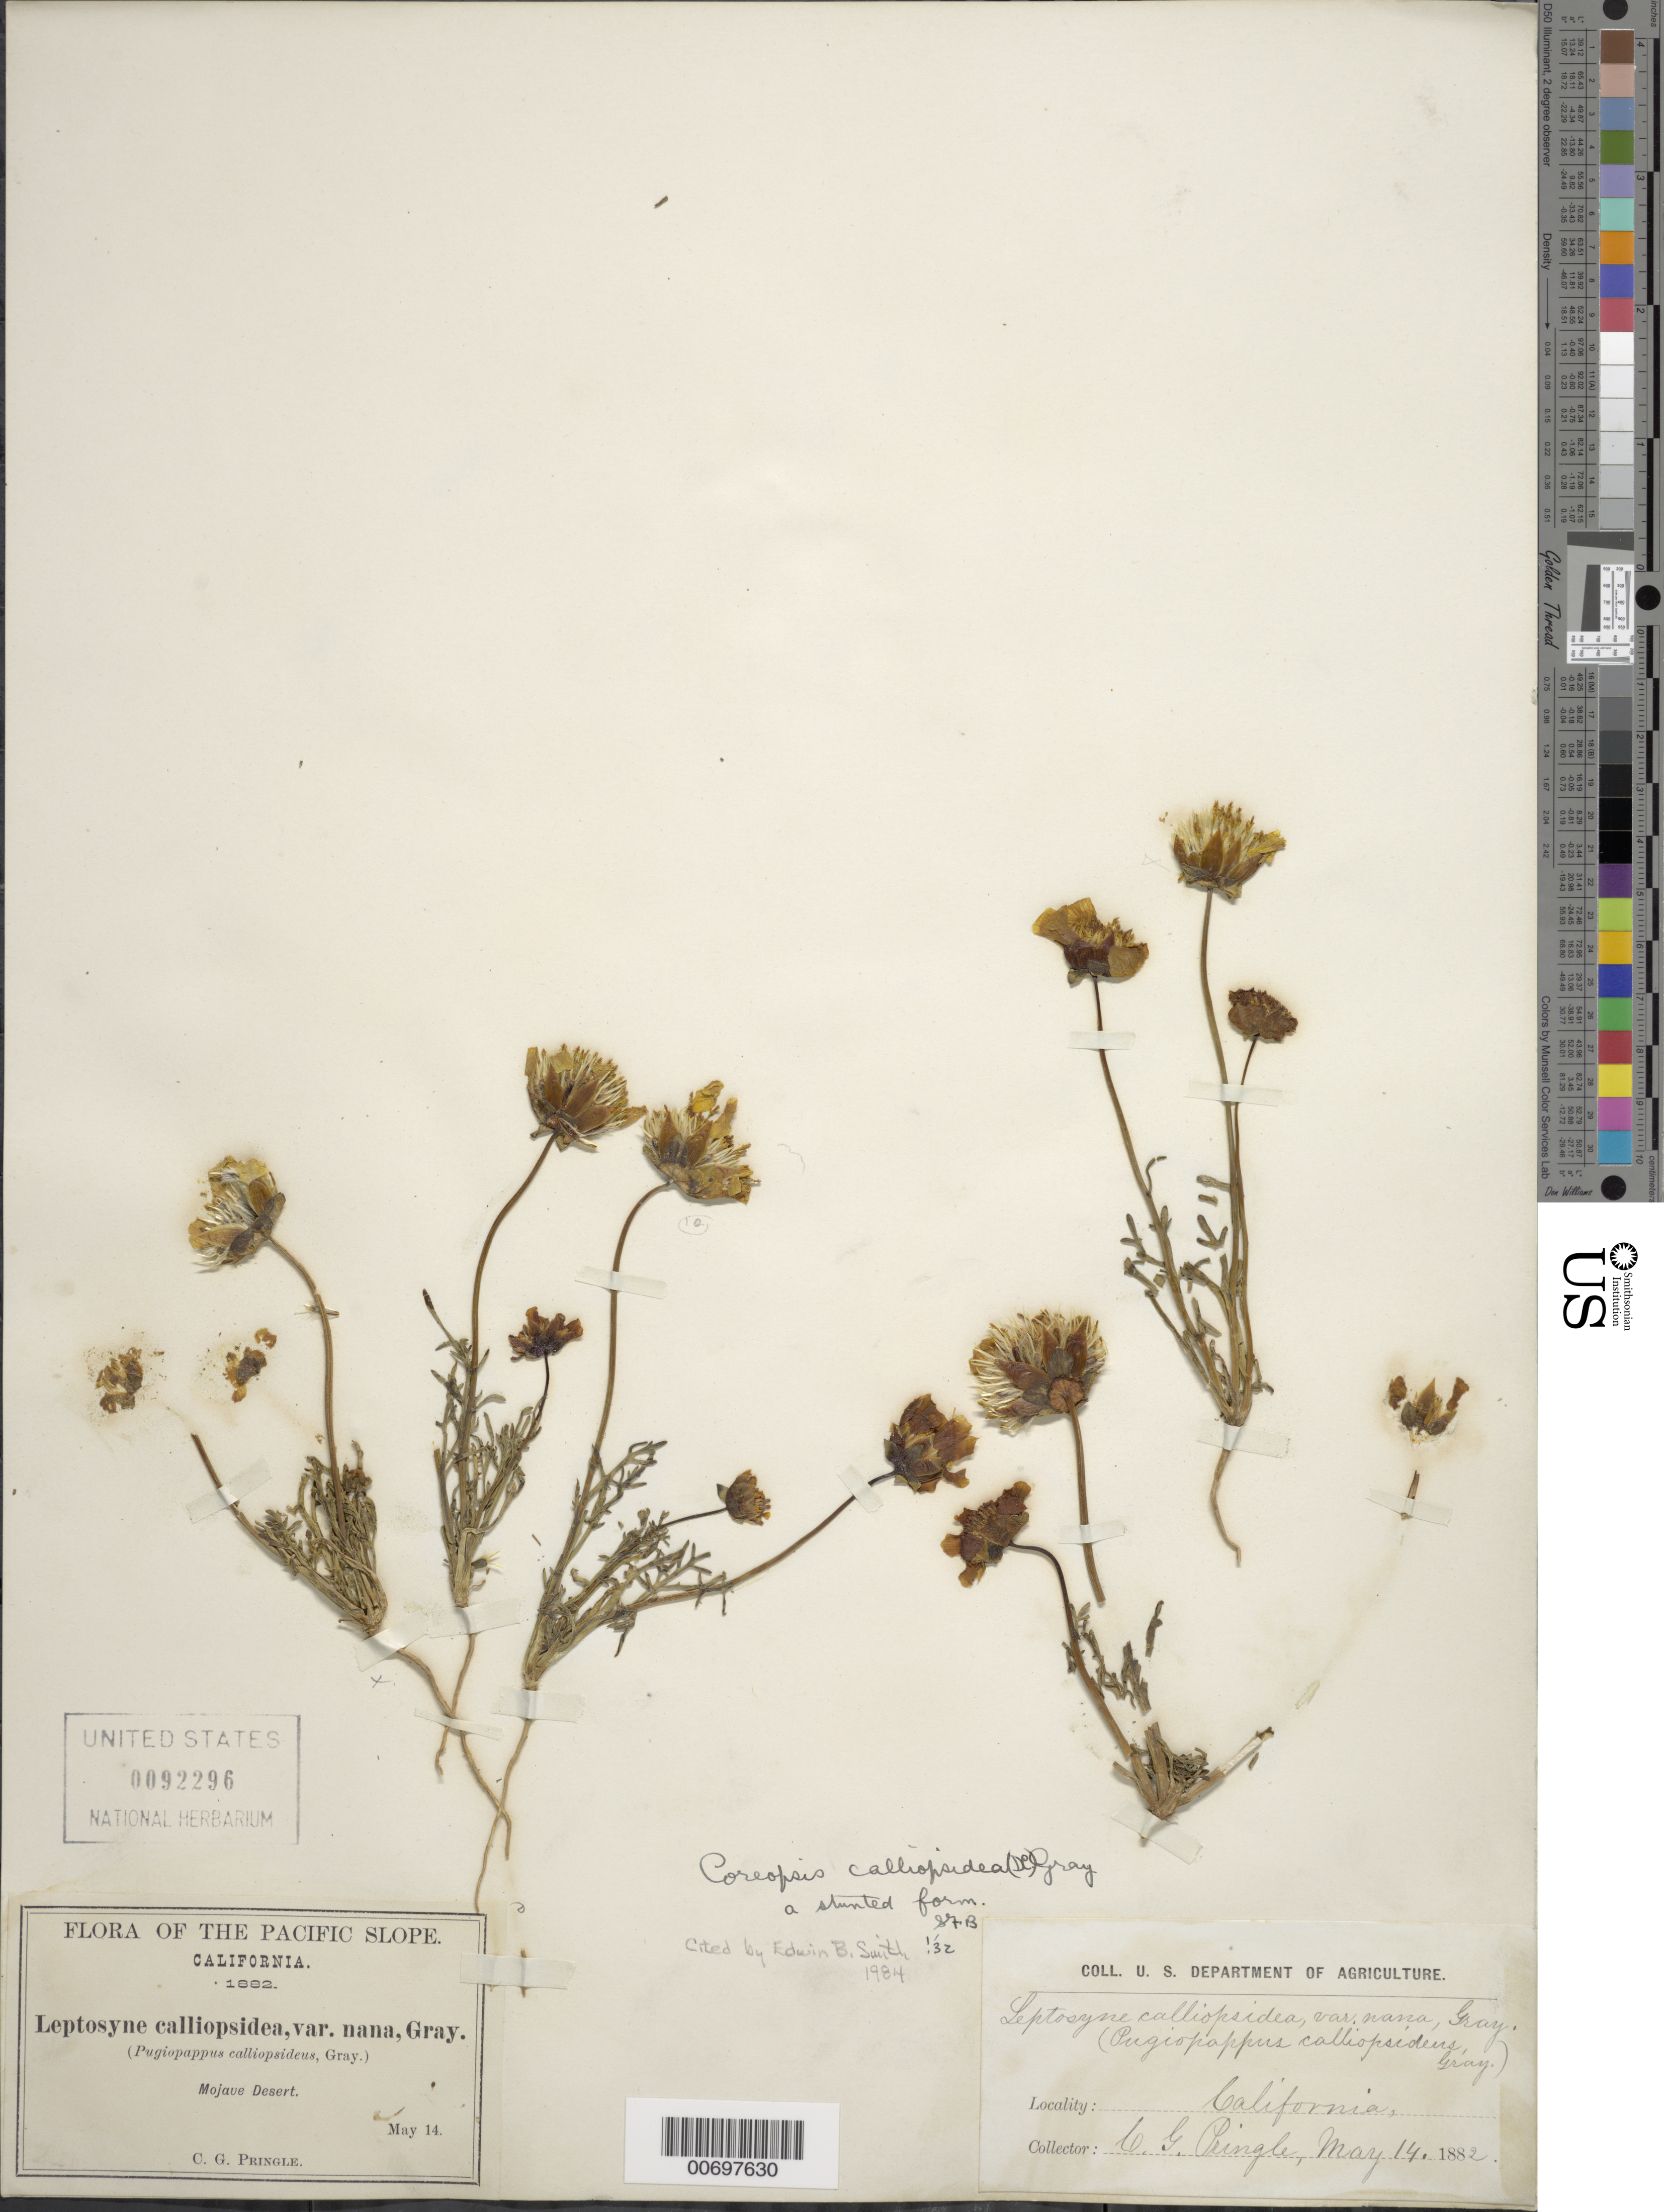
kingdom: Plantae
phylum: Tracheophyta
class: Magnoliopsida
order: Asterales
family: Asteraceae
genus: Coreopsis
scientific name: Coreopsis calliopsidea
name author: (DC.) A. Gray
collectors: C. G. Pringle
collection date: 1882-05-14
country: United States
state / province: California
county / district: San Bernardino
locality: Pacific Slope, Mojave Desert.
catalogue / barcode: US 92296